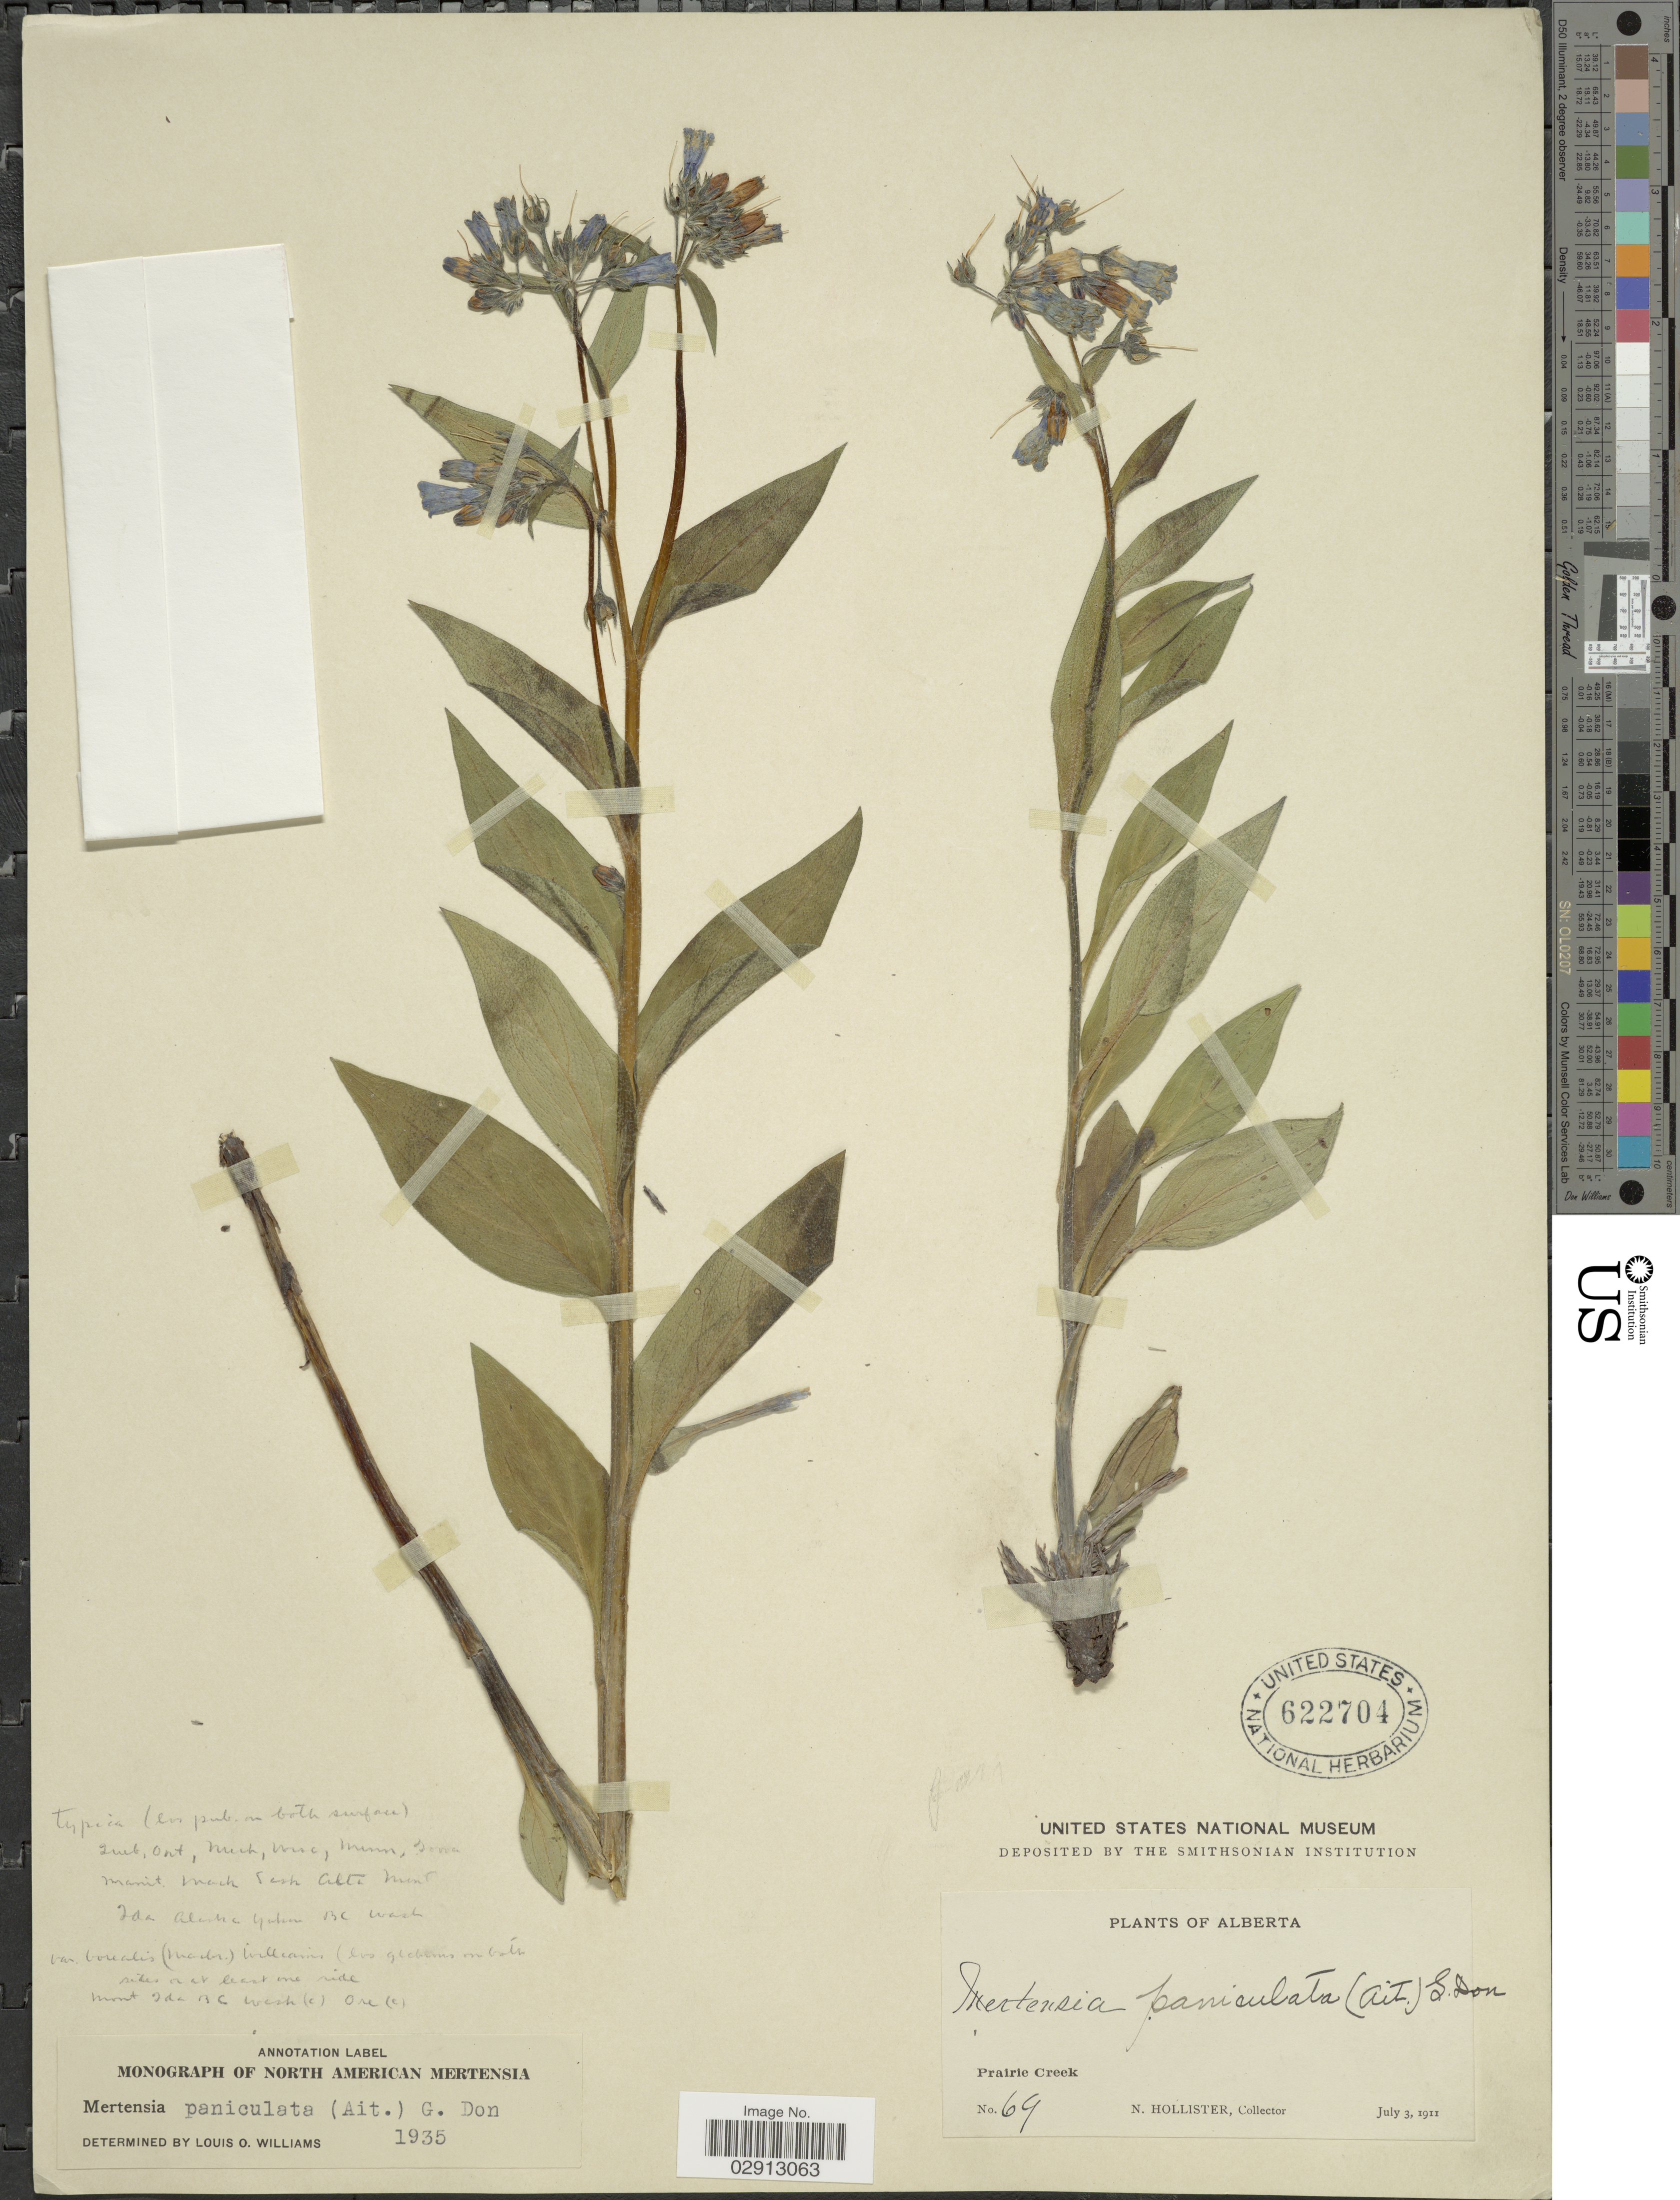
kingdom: Plantae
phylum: Tracheophyta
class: Magnoliopsida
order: Boraginales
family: Boraginaceae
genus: Mertensia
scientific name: Mertensia paniculata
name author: (Aiton) G. Don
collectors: N. Hollister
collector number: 69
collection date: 1911-07-03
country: Canada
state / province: Alberta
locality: Prairie Creek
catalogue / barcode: US 622704